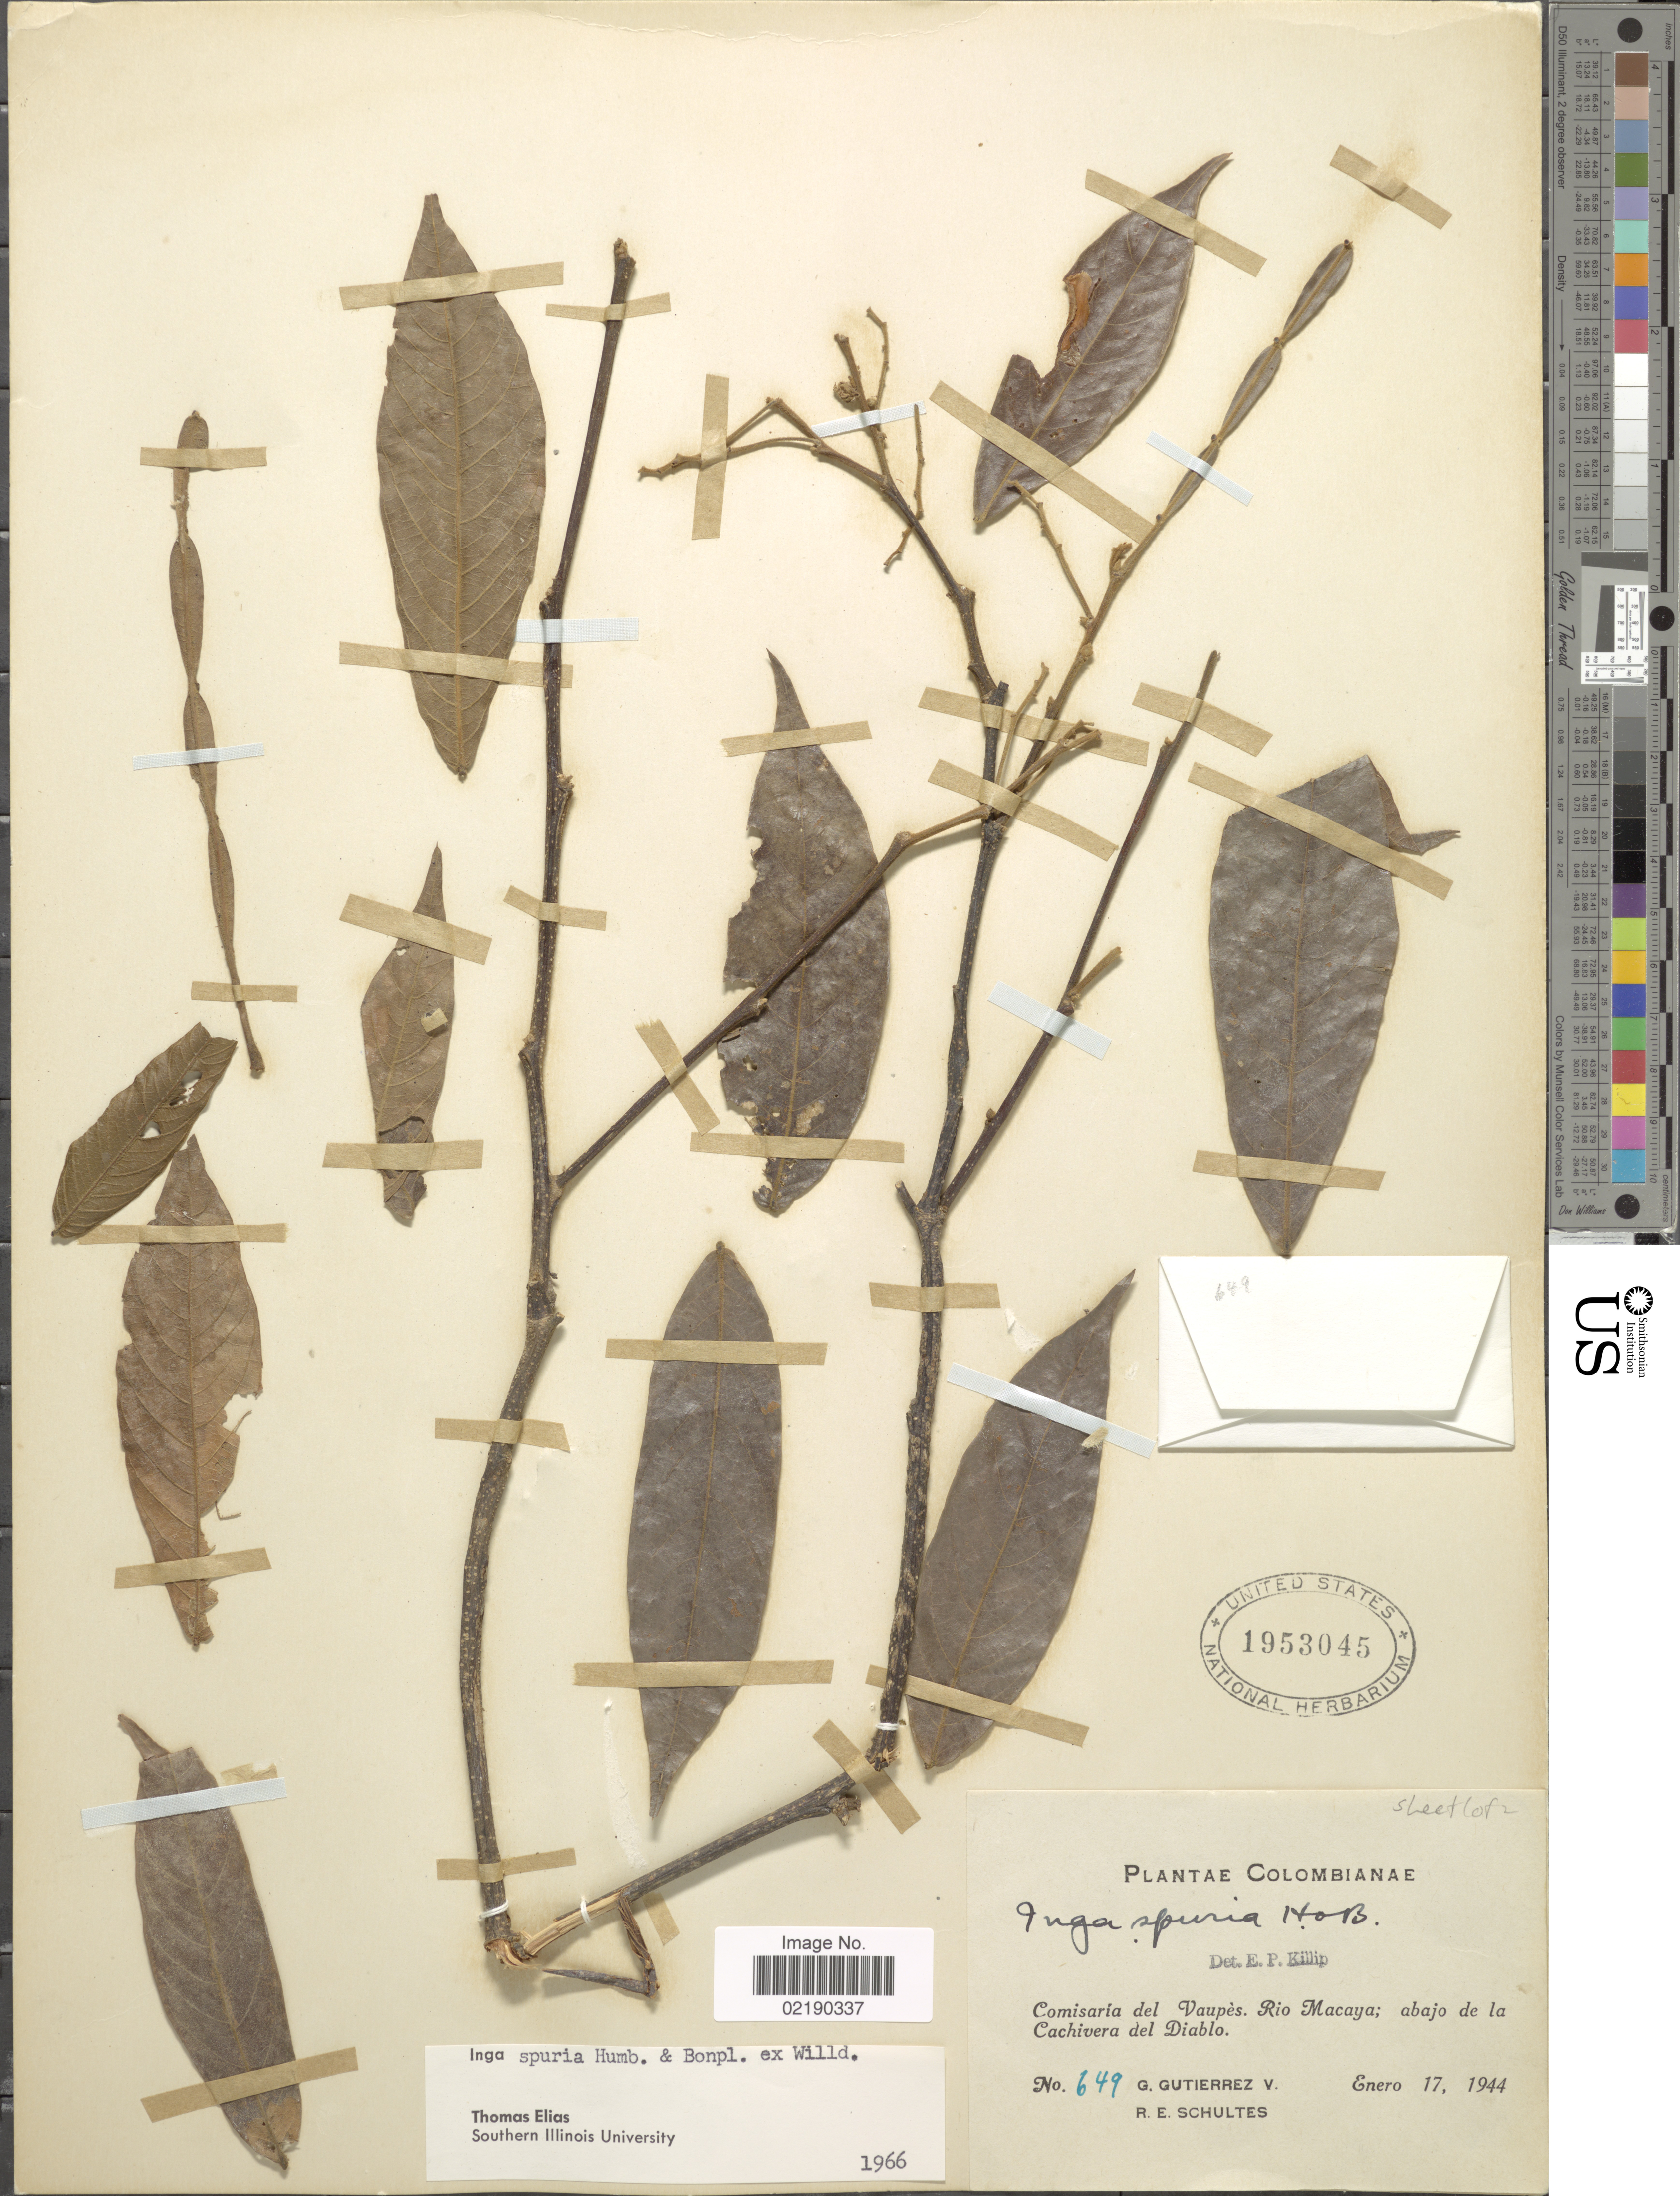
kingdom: Plantae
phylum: Tracheophyta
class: Magnoliopsida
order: Fabales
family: Fabaceae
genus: Inga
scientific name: Inga vera subsp. vera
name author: Willd.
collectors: G. Gutiérrez V. & R. E. Schultes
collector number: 649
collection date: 1944-01-17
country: Colombia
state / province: Vaupés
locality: Colombianae. Rio Macaya; abajo de la Cachivera del Diablo.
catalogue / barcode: US 1953045